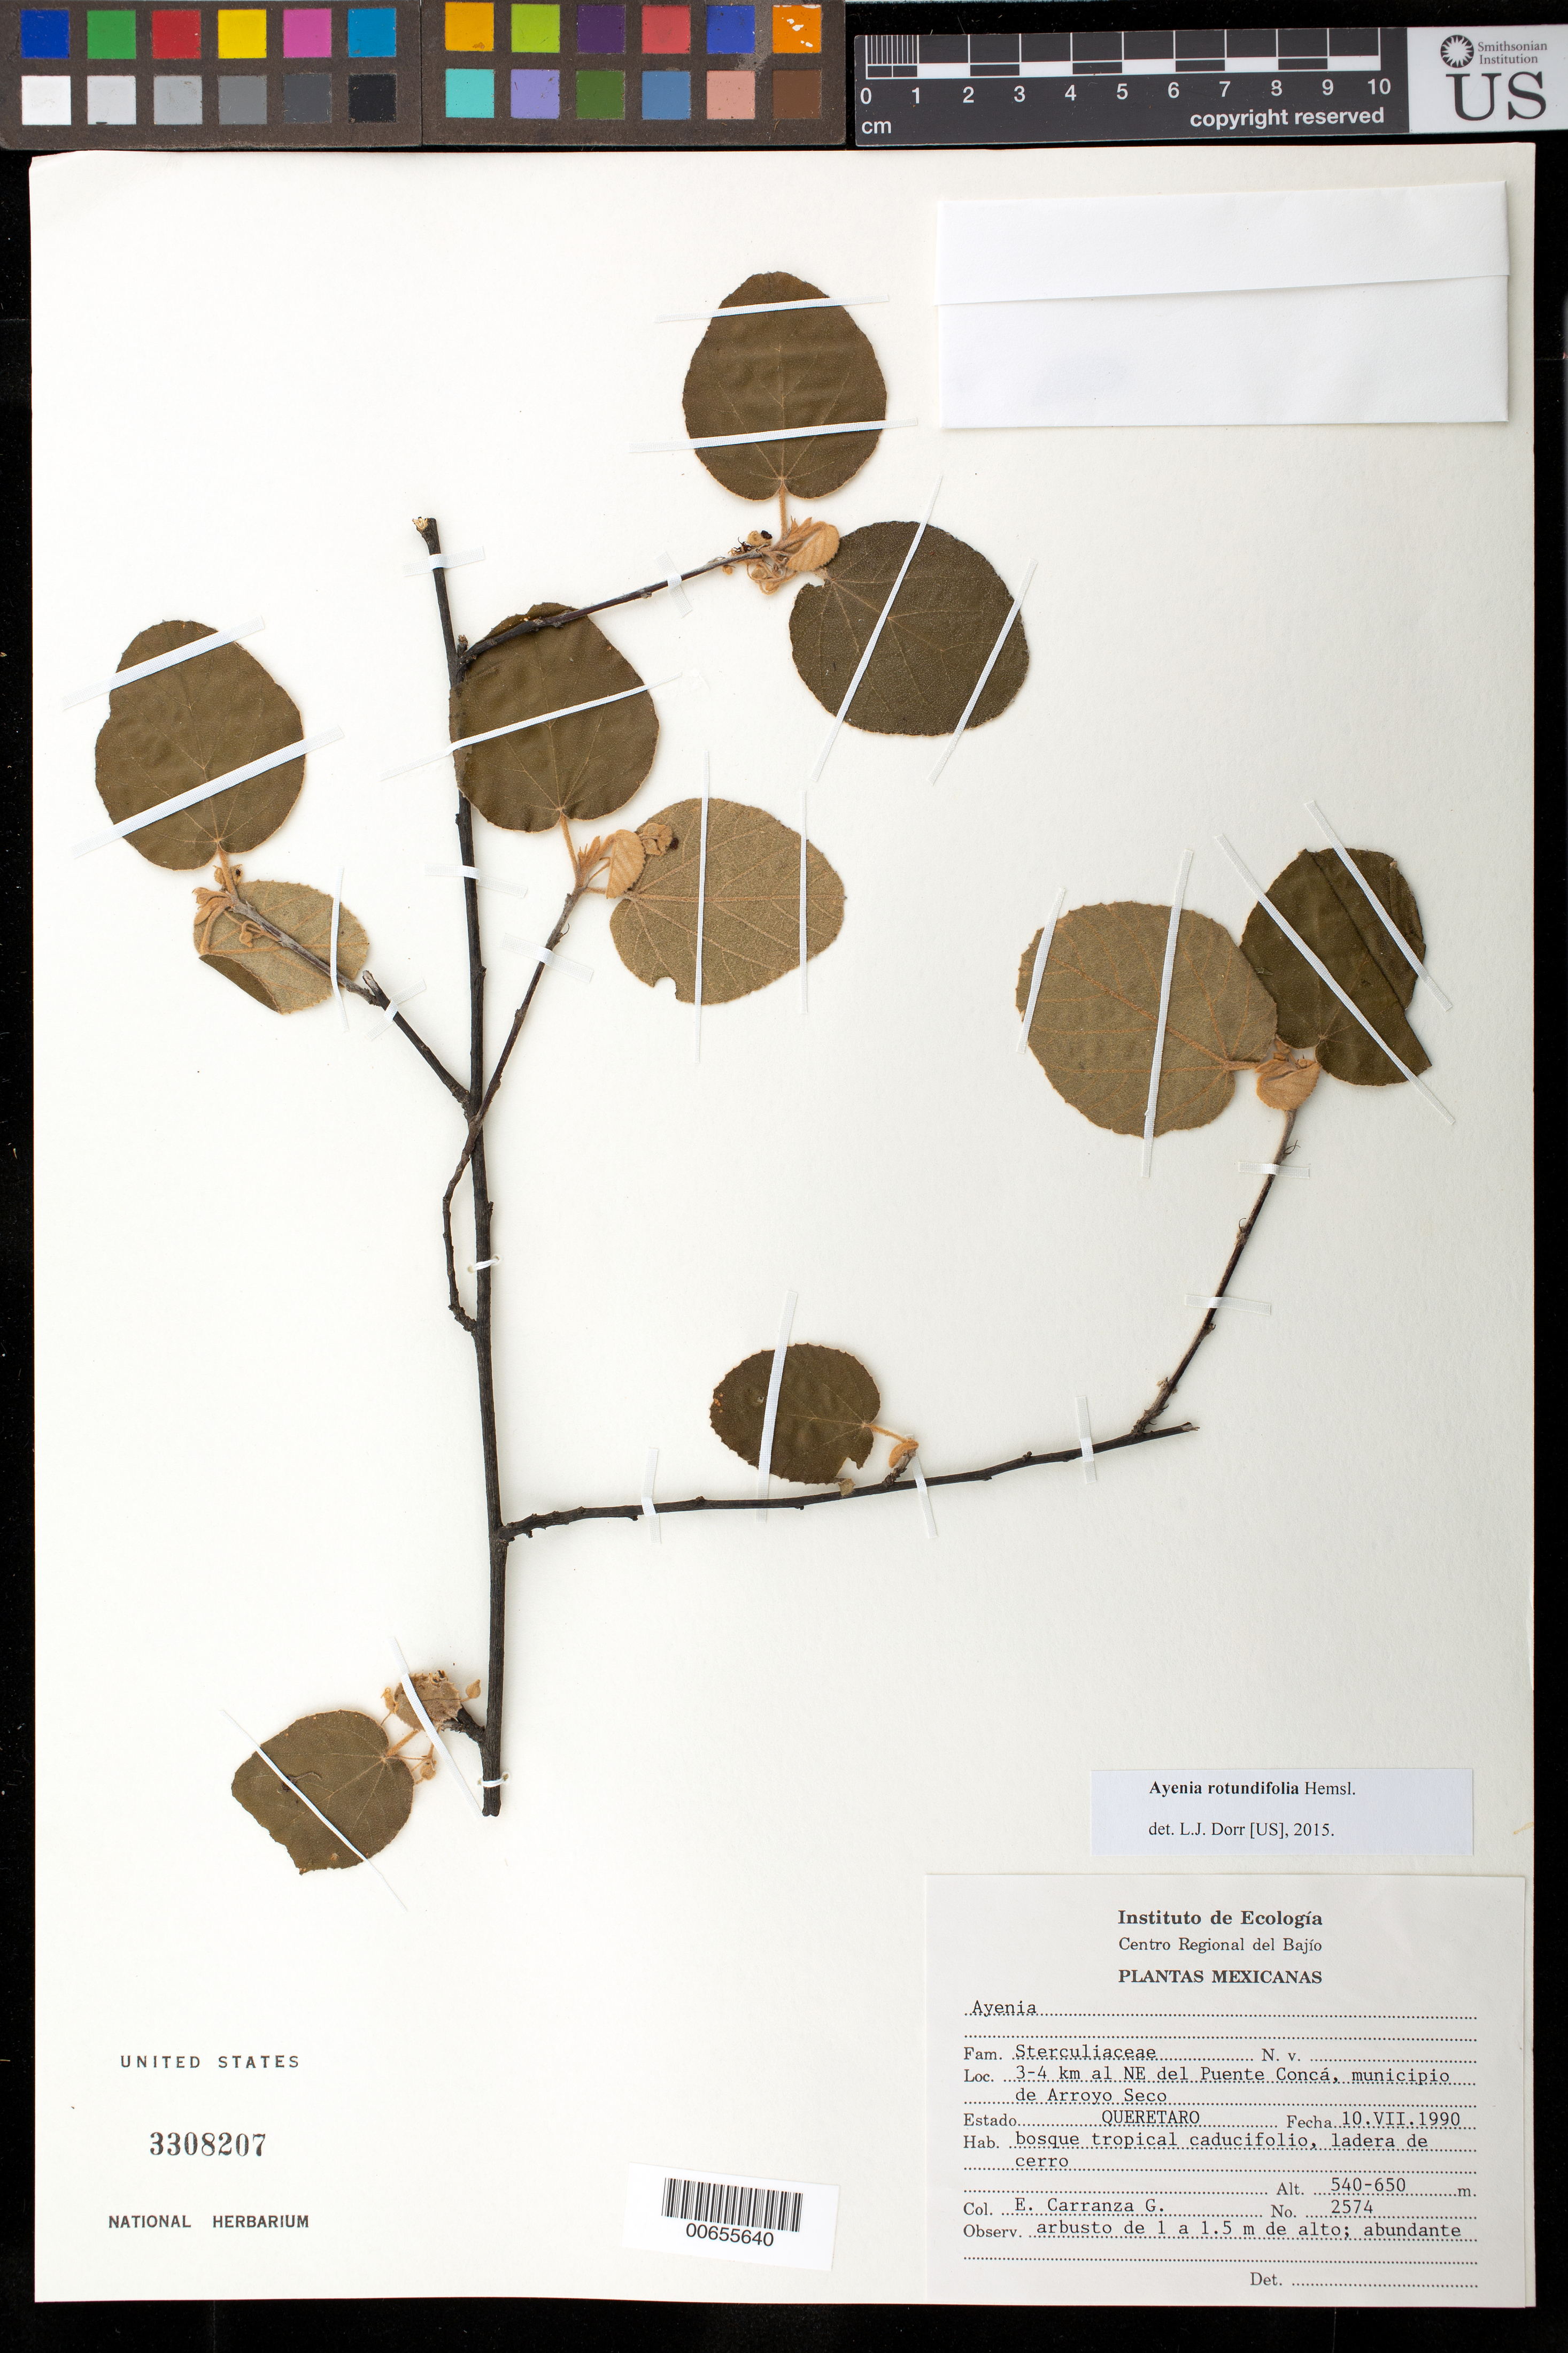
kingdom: Plantae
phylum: Tracheophyta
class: Magnoliopsida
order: Malvales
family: Malvaceae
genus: Ayenia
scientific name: Ayenia rotundifolia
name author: Hemsl.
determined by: Dorr, L. J., (BOT), Smithsonian Institution - National Museum of Natural History (UNITED STATES)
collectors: E. Carranza G.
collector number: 2574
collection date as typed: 10 Jul 1990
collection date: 1990-07-10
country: Mexico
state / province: Querétaro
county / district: Arroyo Seco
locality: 3-4 km al NE del Puente Concá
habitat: Bosque tropical caducifolio, ladera de cerro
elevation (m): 540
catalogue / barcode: US 3308207